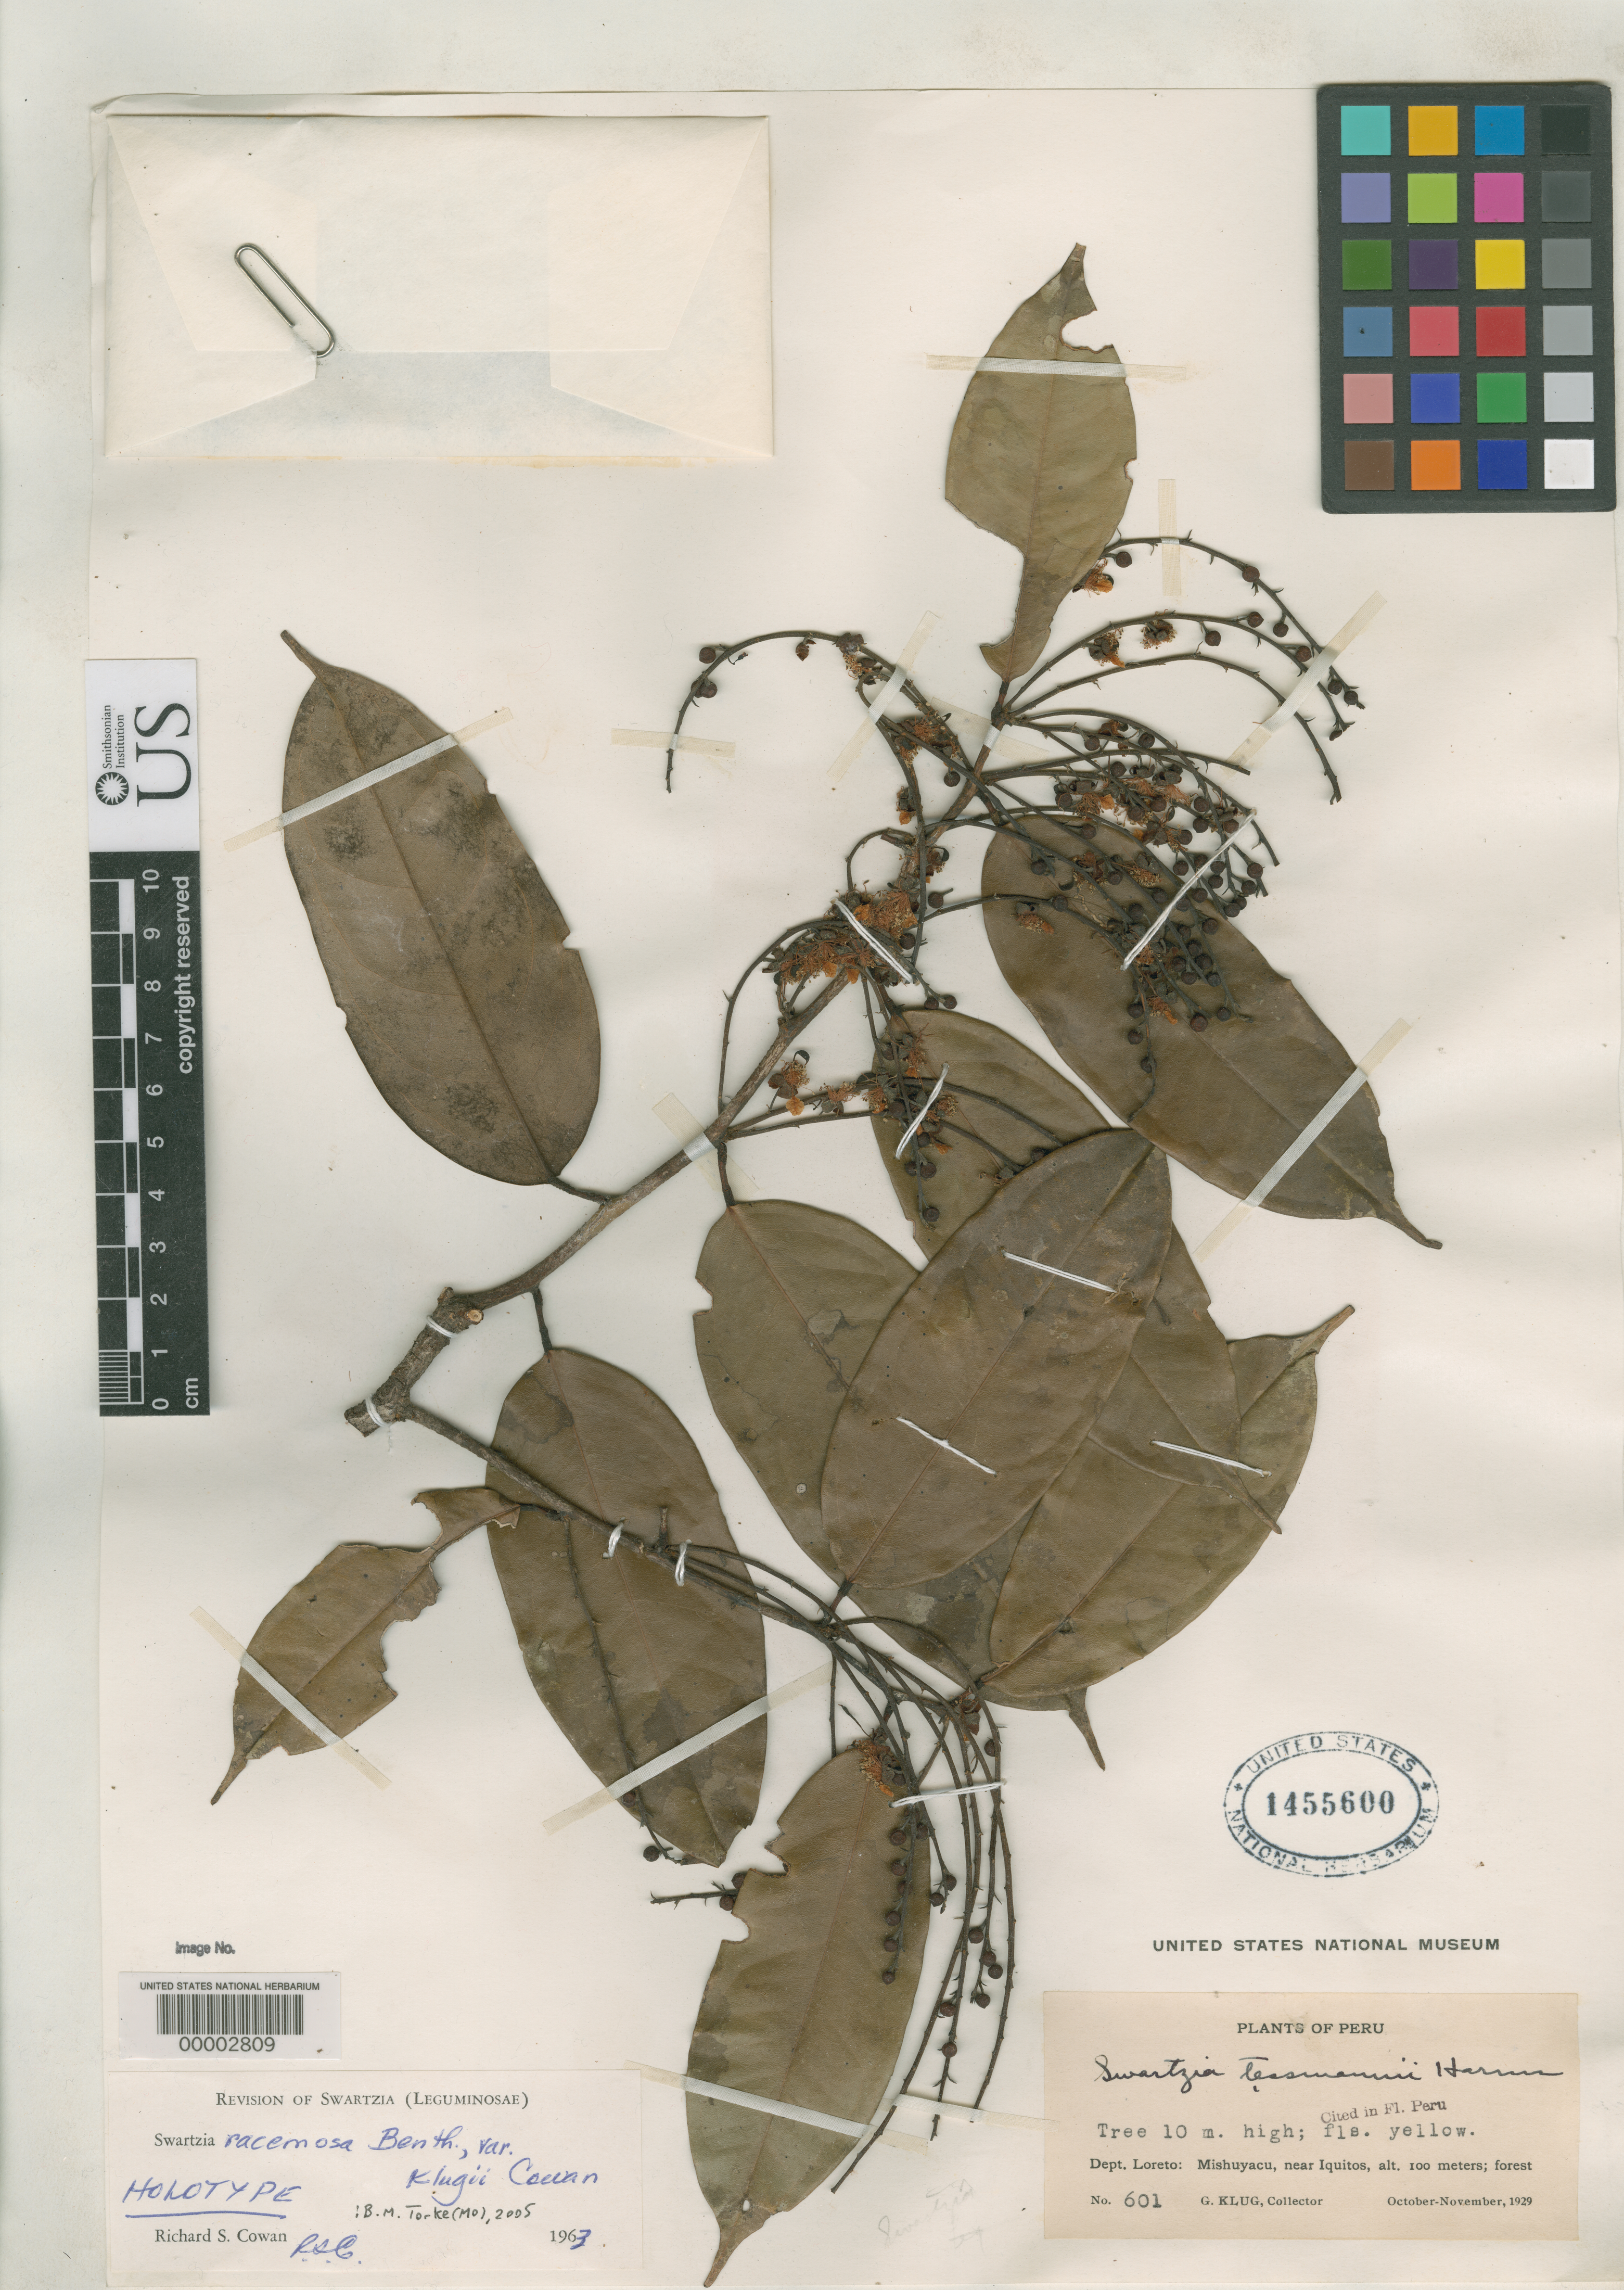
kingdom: Plantae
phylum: Tracheophyta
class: Magnoliopsida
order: Fabales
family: Fabaceae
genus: Swartzia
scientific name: Swartzia racemosa var. klugii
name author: R.S. Cowan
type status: Holotype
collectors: G. Klug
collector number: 601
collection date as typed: Oct 1929 to -- Nov 1929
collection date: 1929-10/1929-11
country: Peru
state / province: Loreto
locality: Near Iquitos, Mishuyacu.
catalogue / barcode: US 1455600